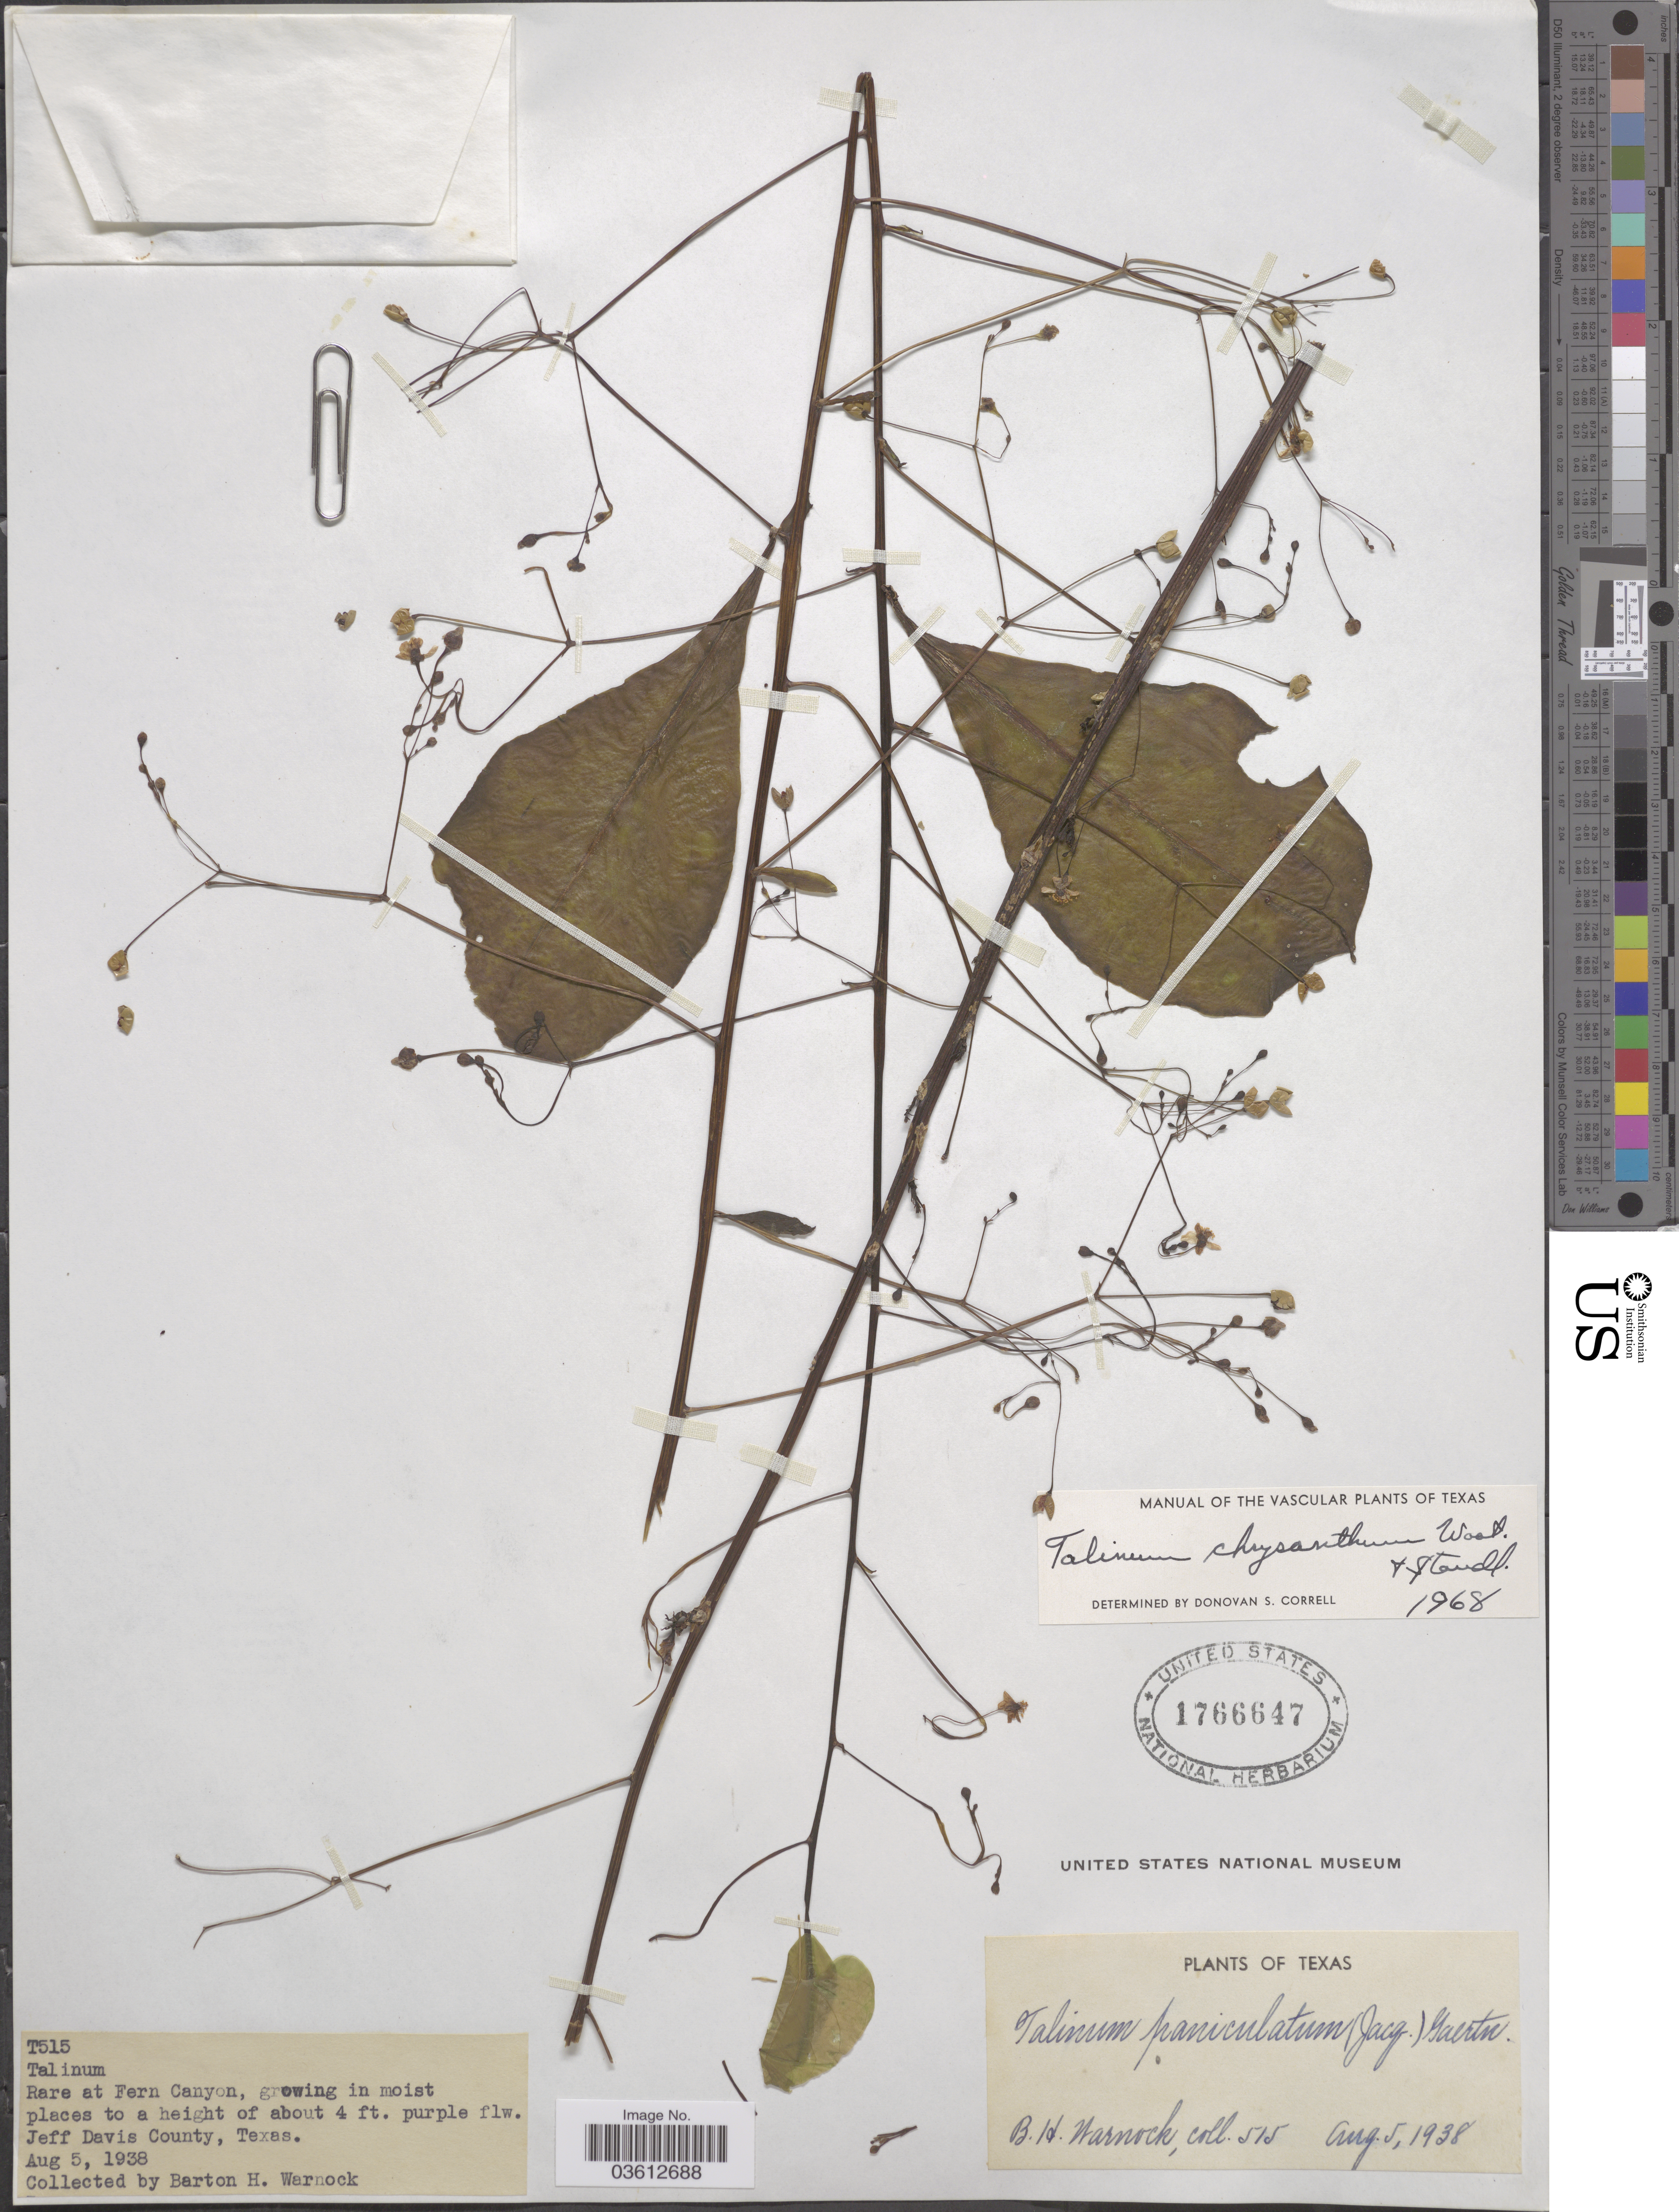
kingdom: Plantae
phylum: Tracheophyta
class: Magnoliopsida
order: Caryophyllales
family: Talinaceae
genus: Talinum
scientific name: Talinum paniculatum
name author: (Jacq.) Gaertn.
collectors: B. H. Warnock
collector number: T515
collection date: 1938-08-05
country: United States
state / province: Texas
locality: At Fern Canyon. Jeff Davis County.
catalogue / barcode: US 1766647